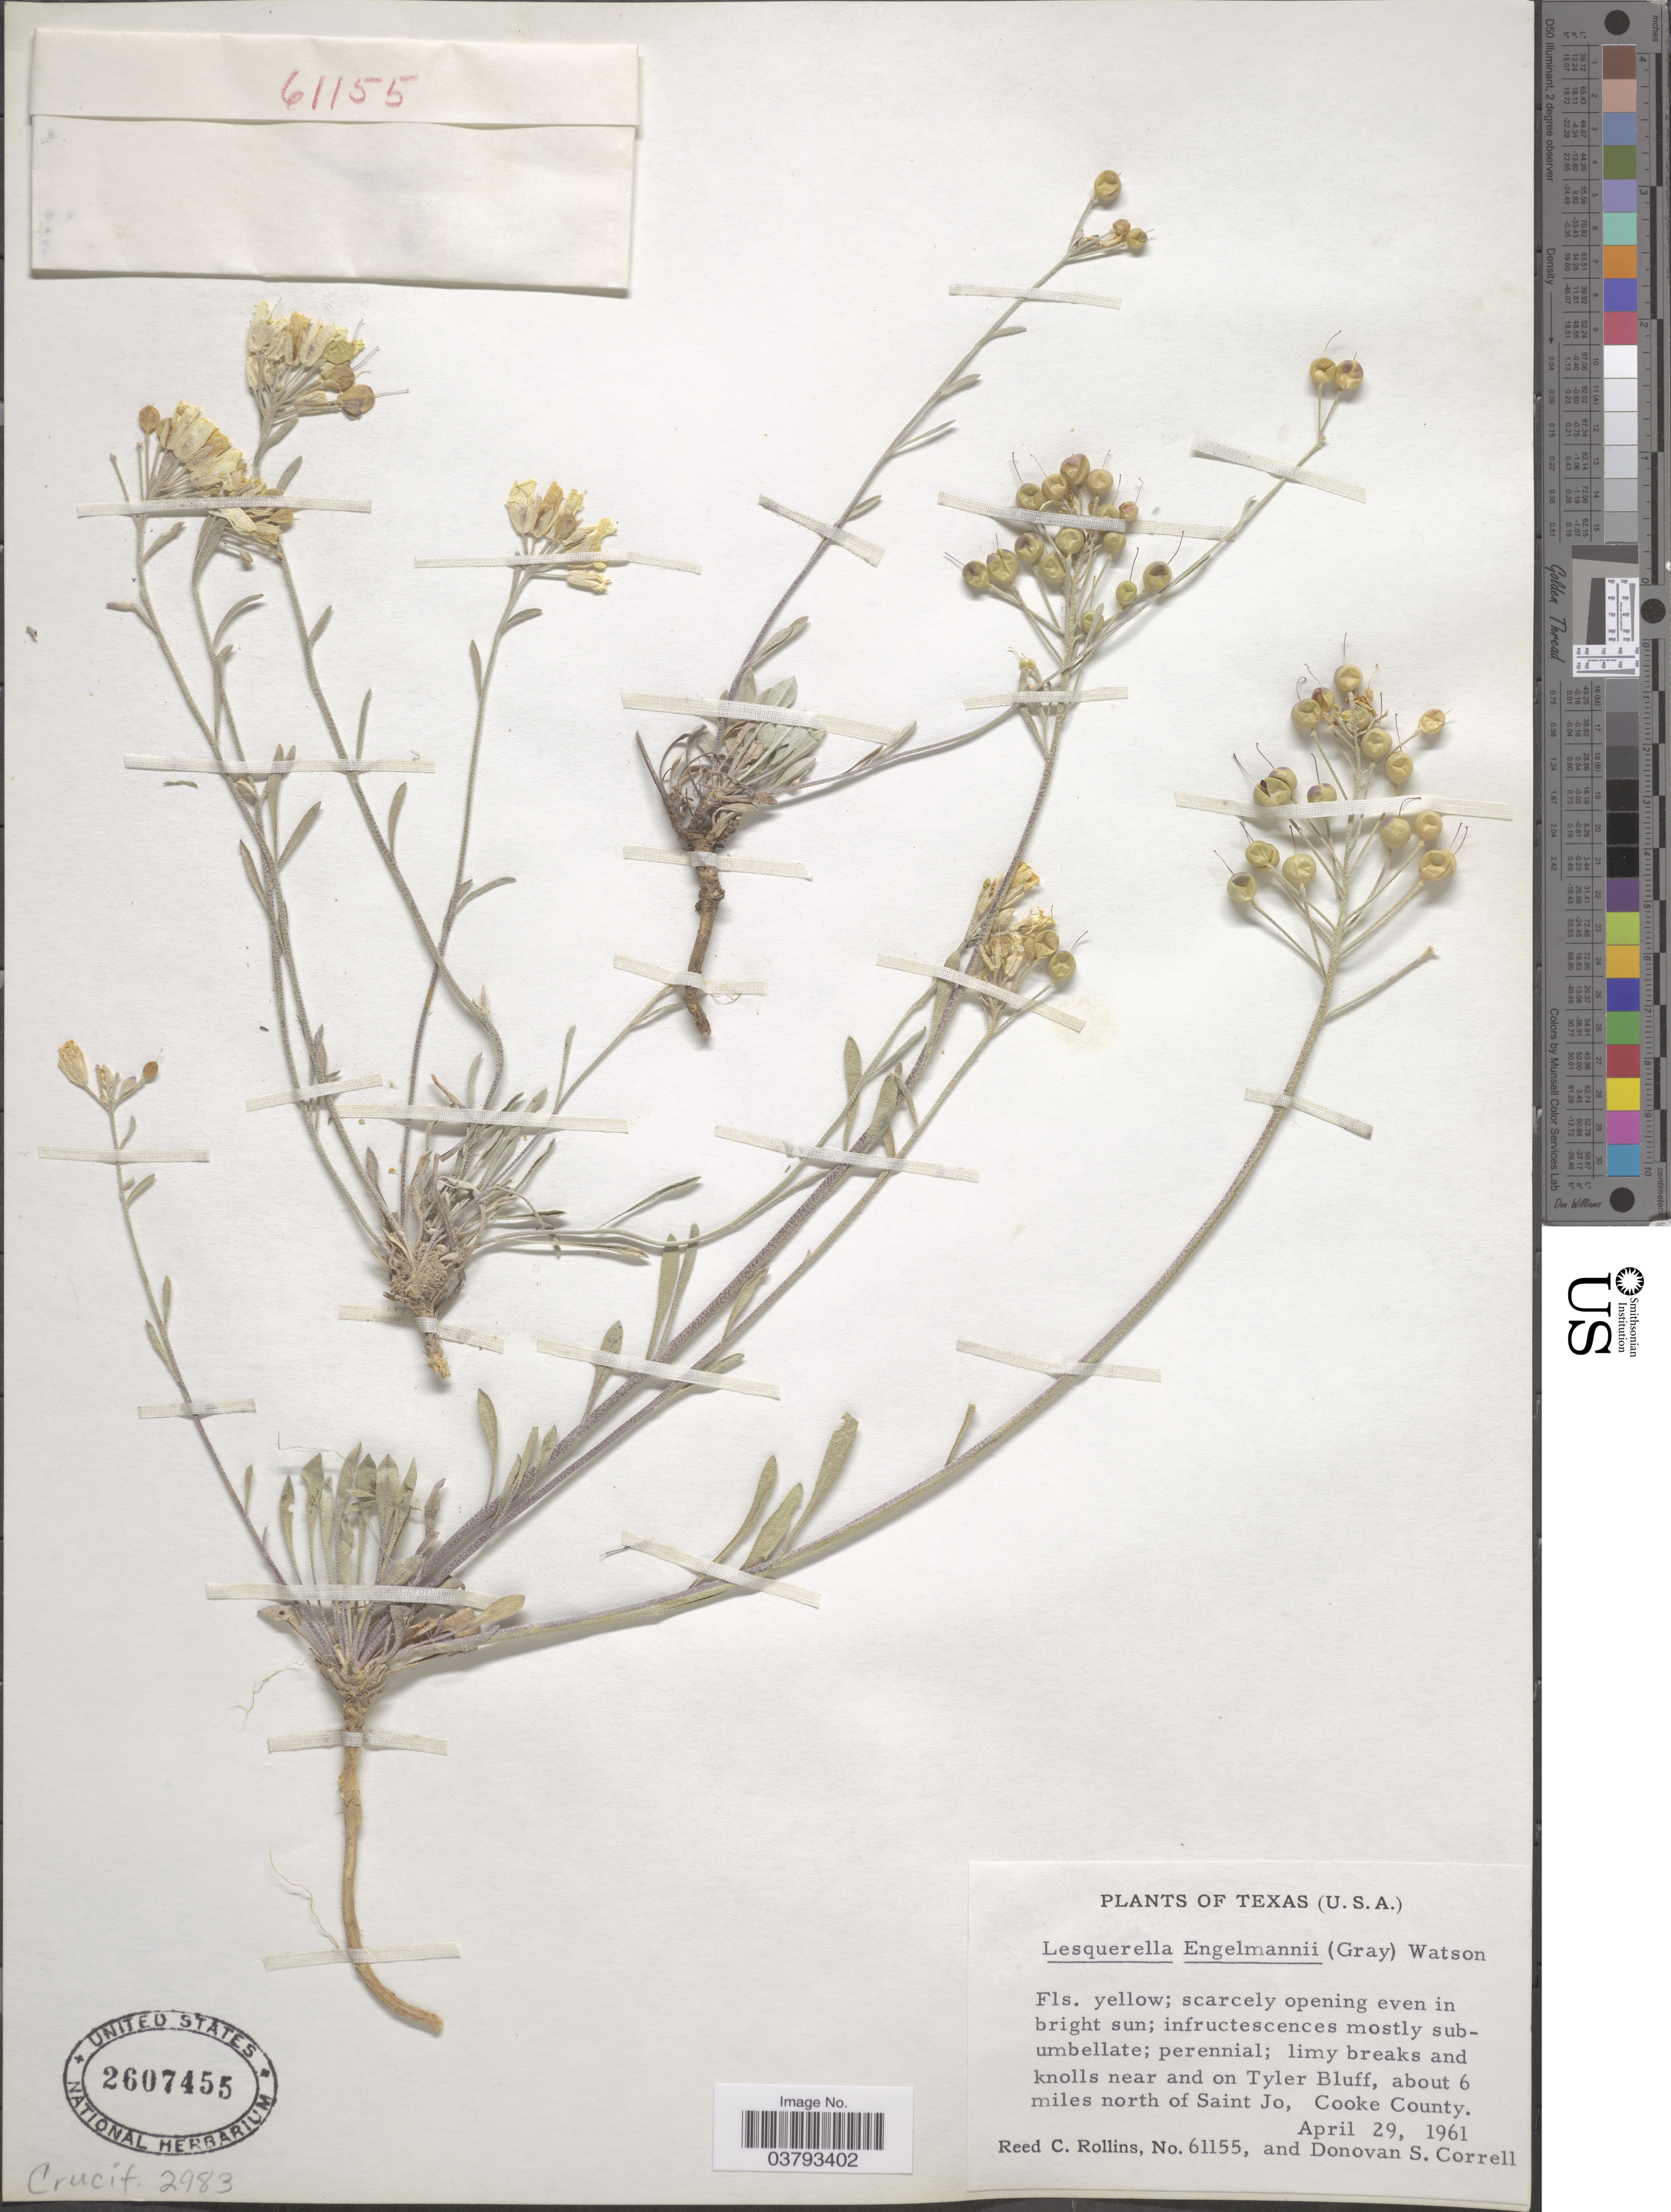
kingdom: Plantae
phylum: Tracheophyta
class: Magnoliopsida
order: Brassicales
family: Brassicaceae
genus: Lesquerella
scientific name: Lesquerella engelmannii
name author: (A. Gray) S. Watson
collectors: R. C. Rollins & D. S. Correll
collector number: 61155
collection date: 1961-04-29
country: United States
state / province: Texas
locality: Limy breaks and knolls near and on Tyler Bluff, about 6 miles north of Saint Jo, Cooke County.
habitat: limy breaks and knolls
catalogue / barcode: US 2607455